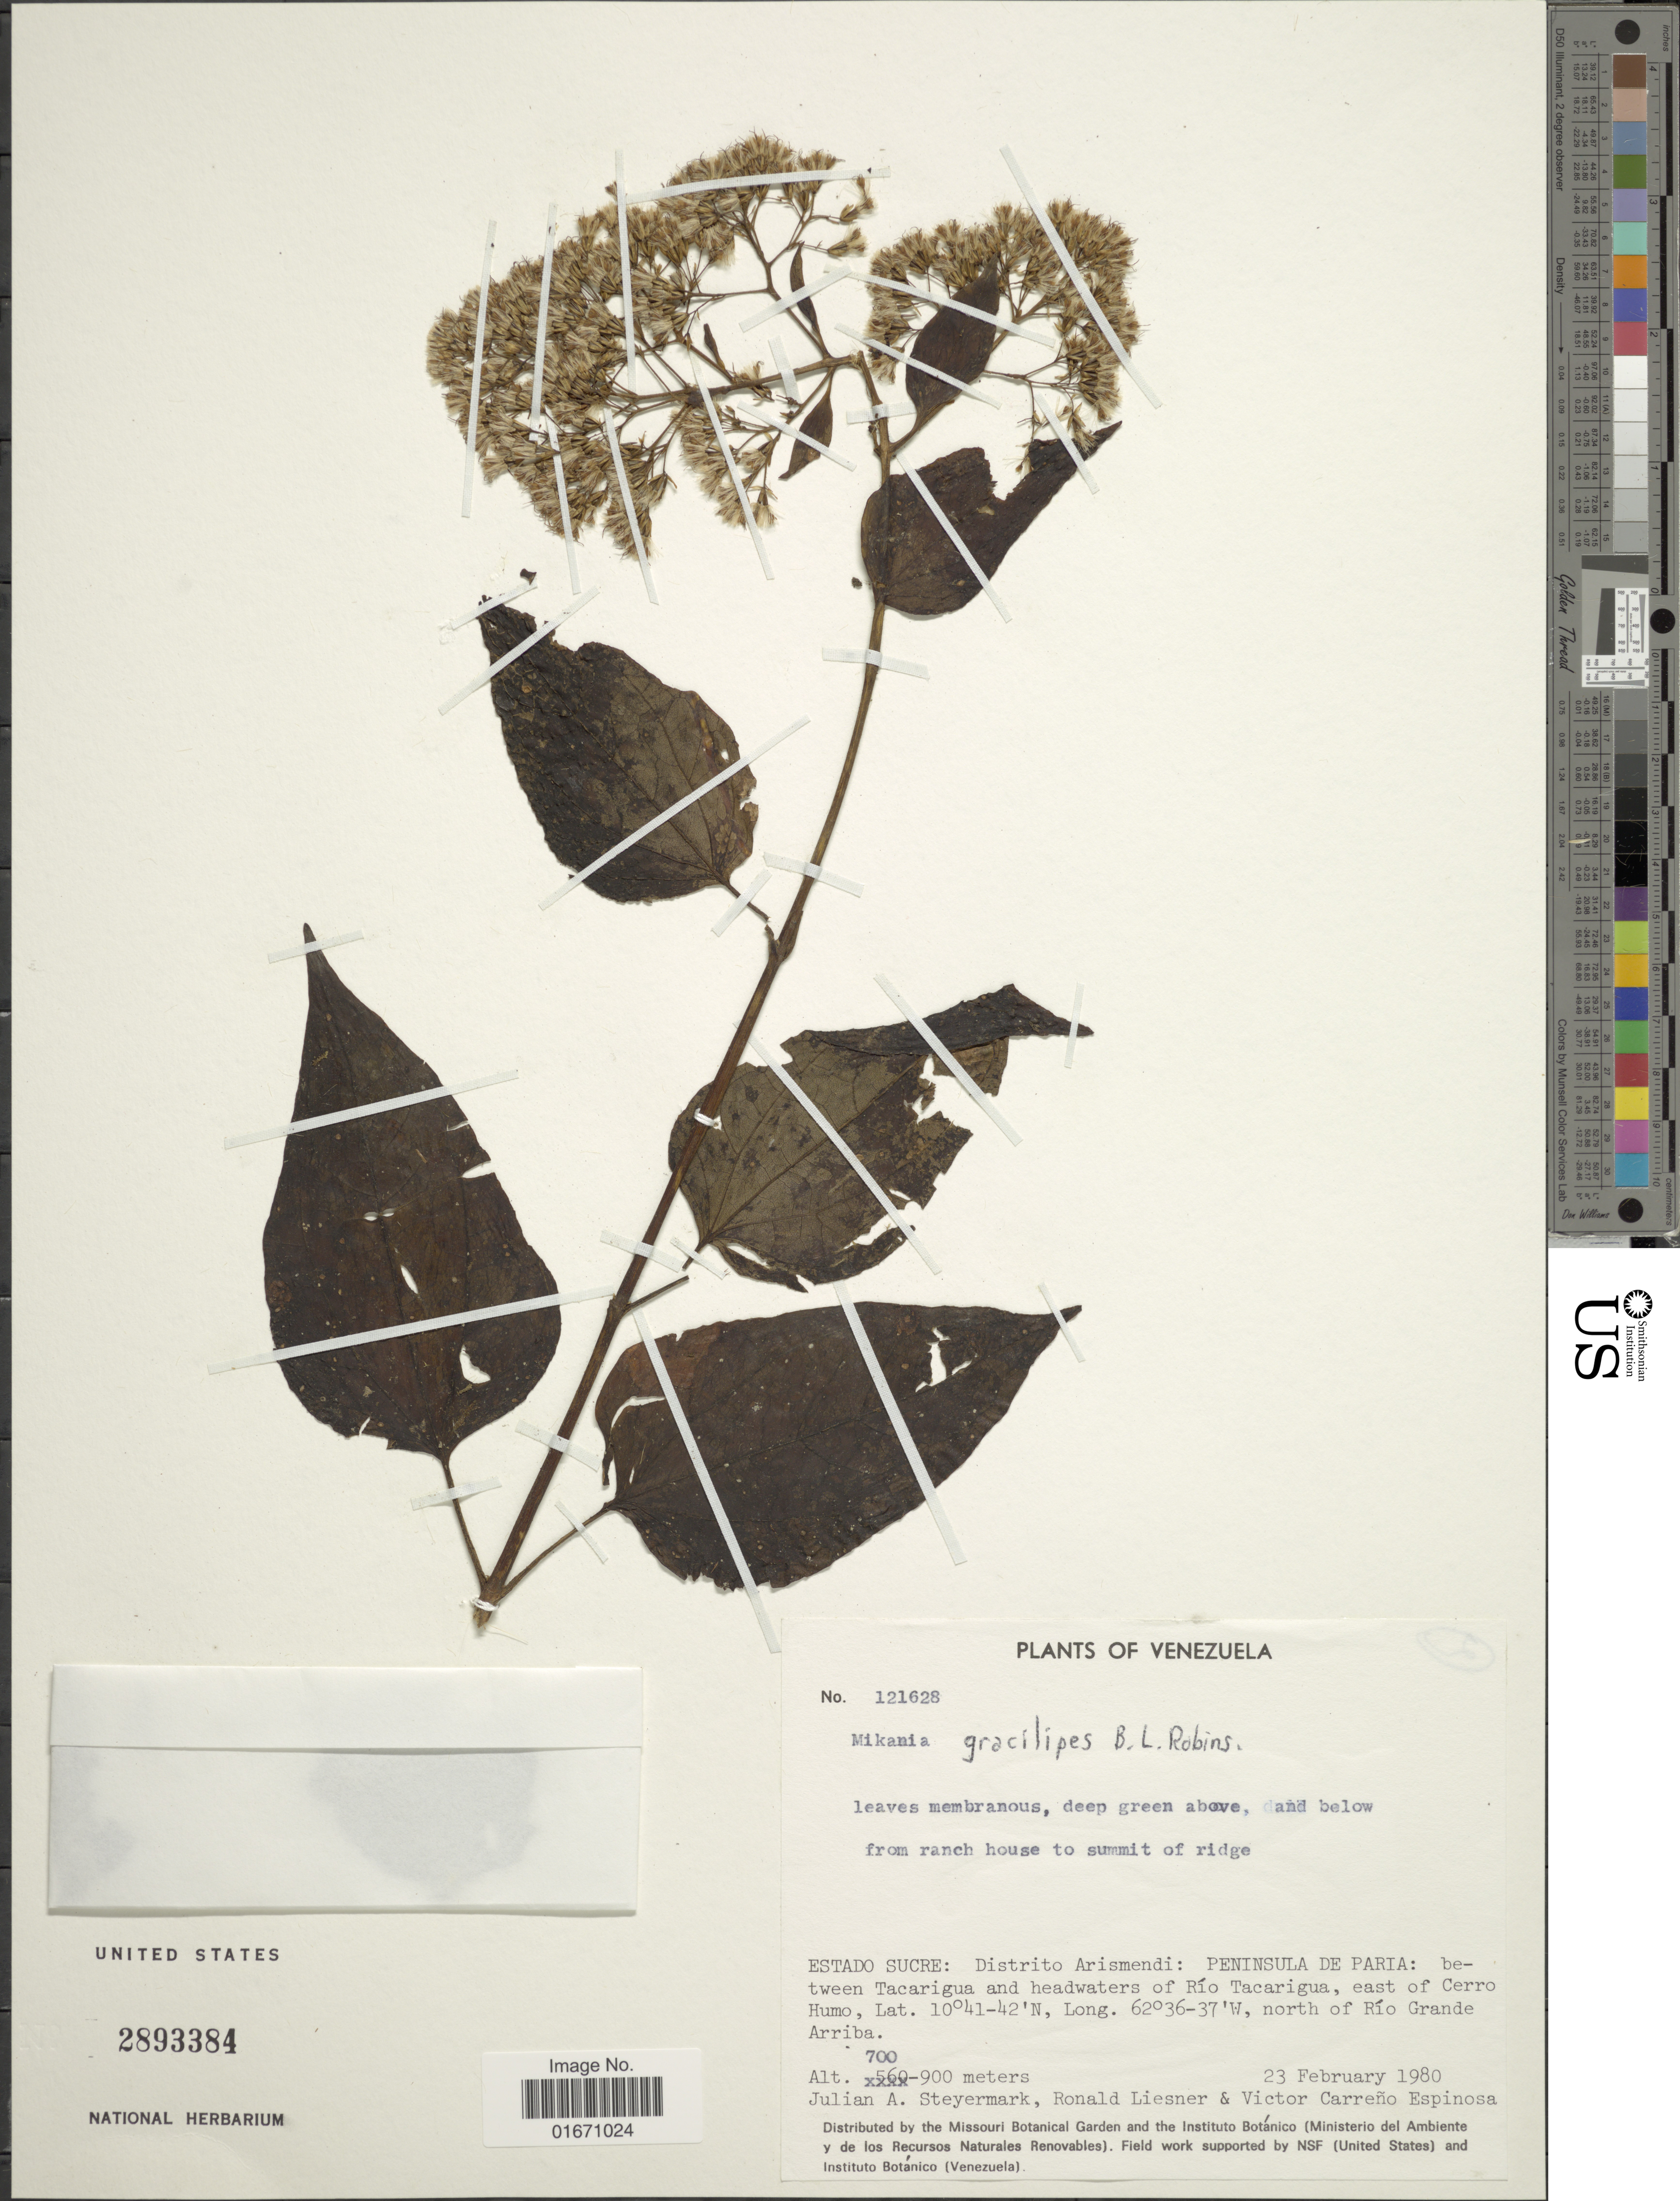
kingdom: Plantae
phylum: Tracheophyta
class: Magnoliopsida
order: Asterales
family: Asteraceae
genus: Mikania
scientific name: Mikania gracilipes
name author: B.L. Rob.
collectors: J. Steyermark, R. L. Liesner & V. Carreño Espinosa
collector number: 421628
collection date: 1980-02-23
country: Venezuela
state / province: Sucre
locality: Distrito Arismendi, Peninsula de Paria, between Tacarigua and headwaters of Rio Tacarigua, east of Cerro Humo, north of Rio Grande Arriba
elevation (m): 700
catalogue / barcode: US 2893384